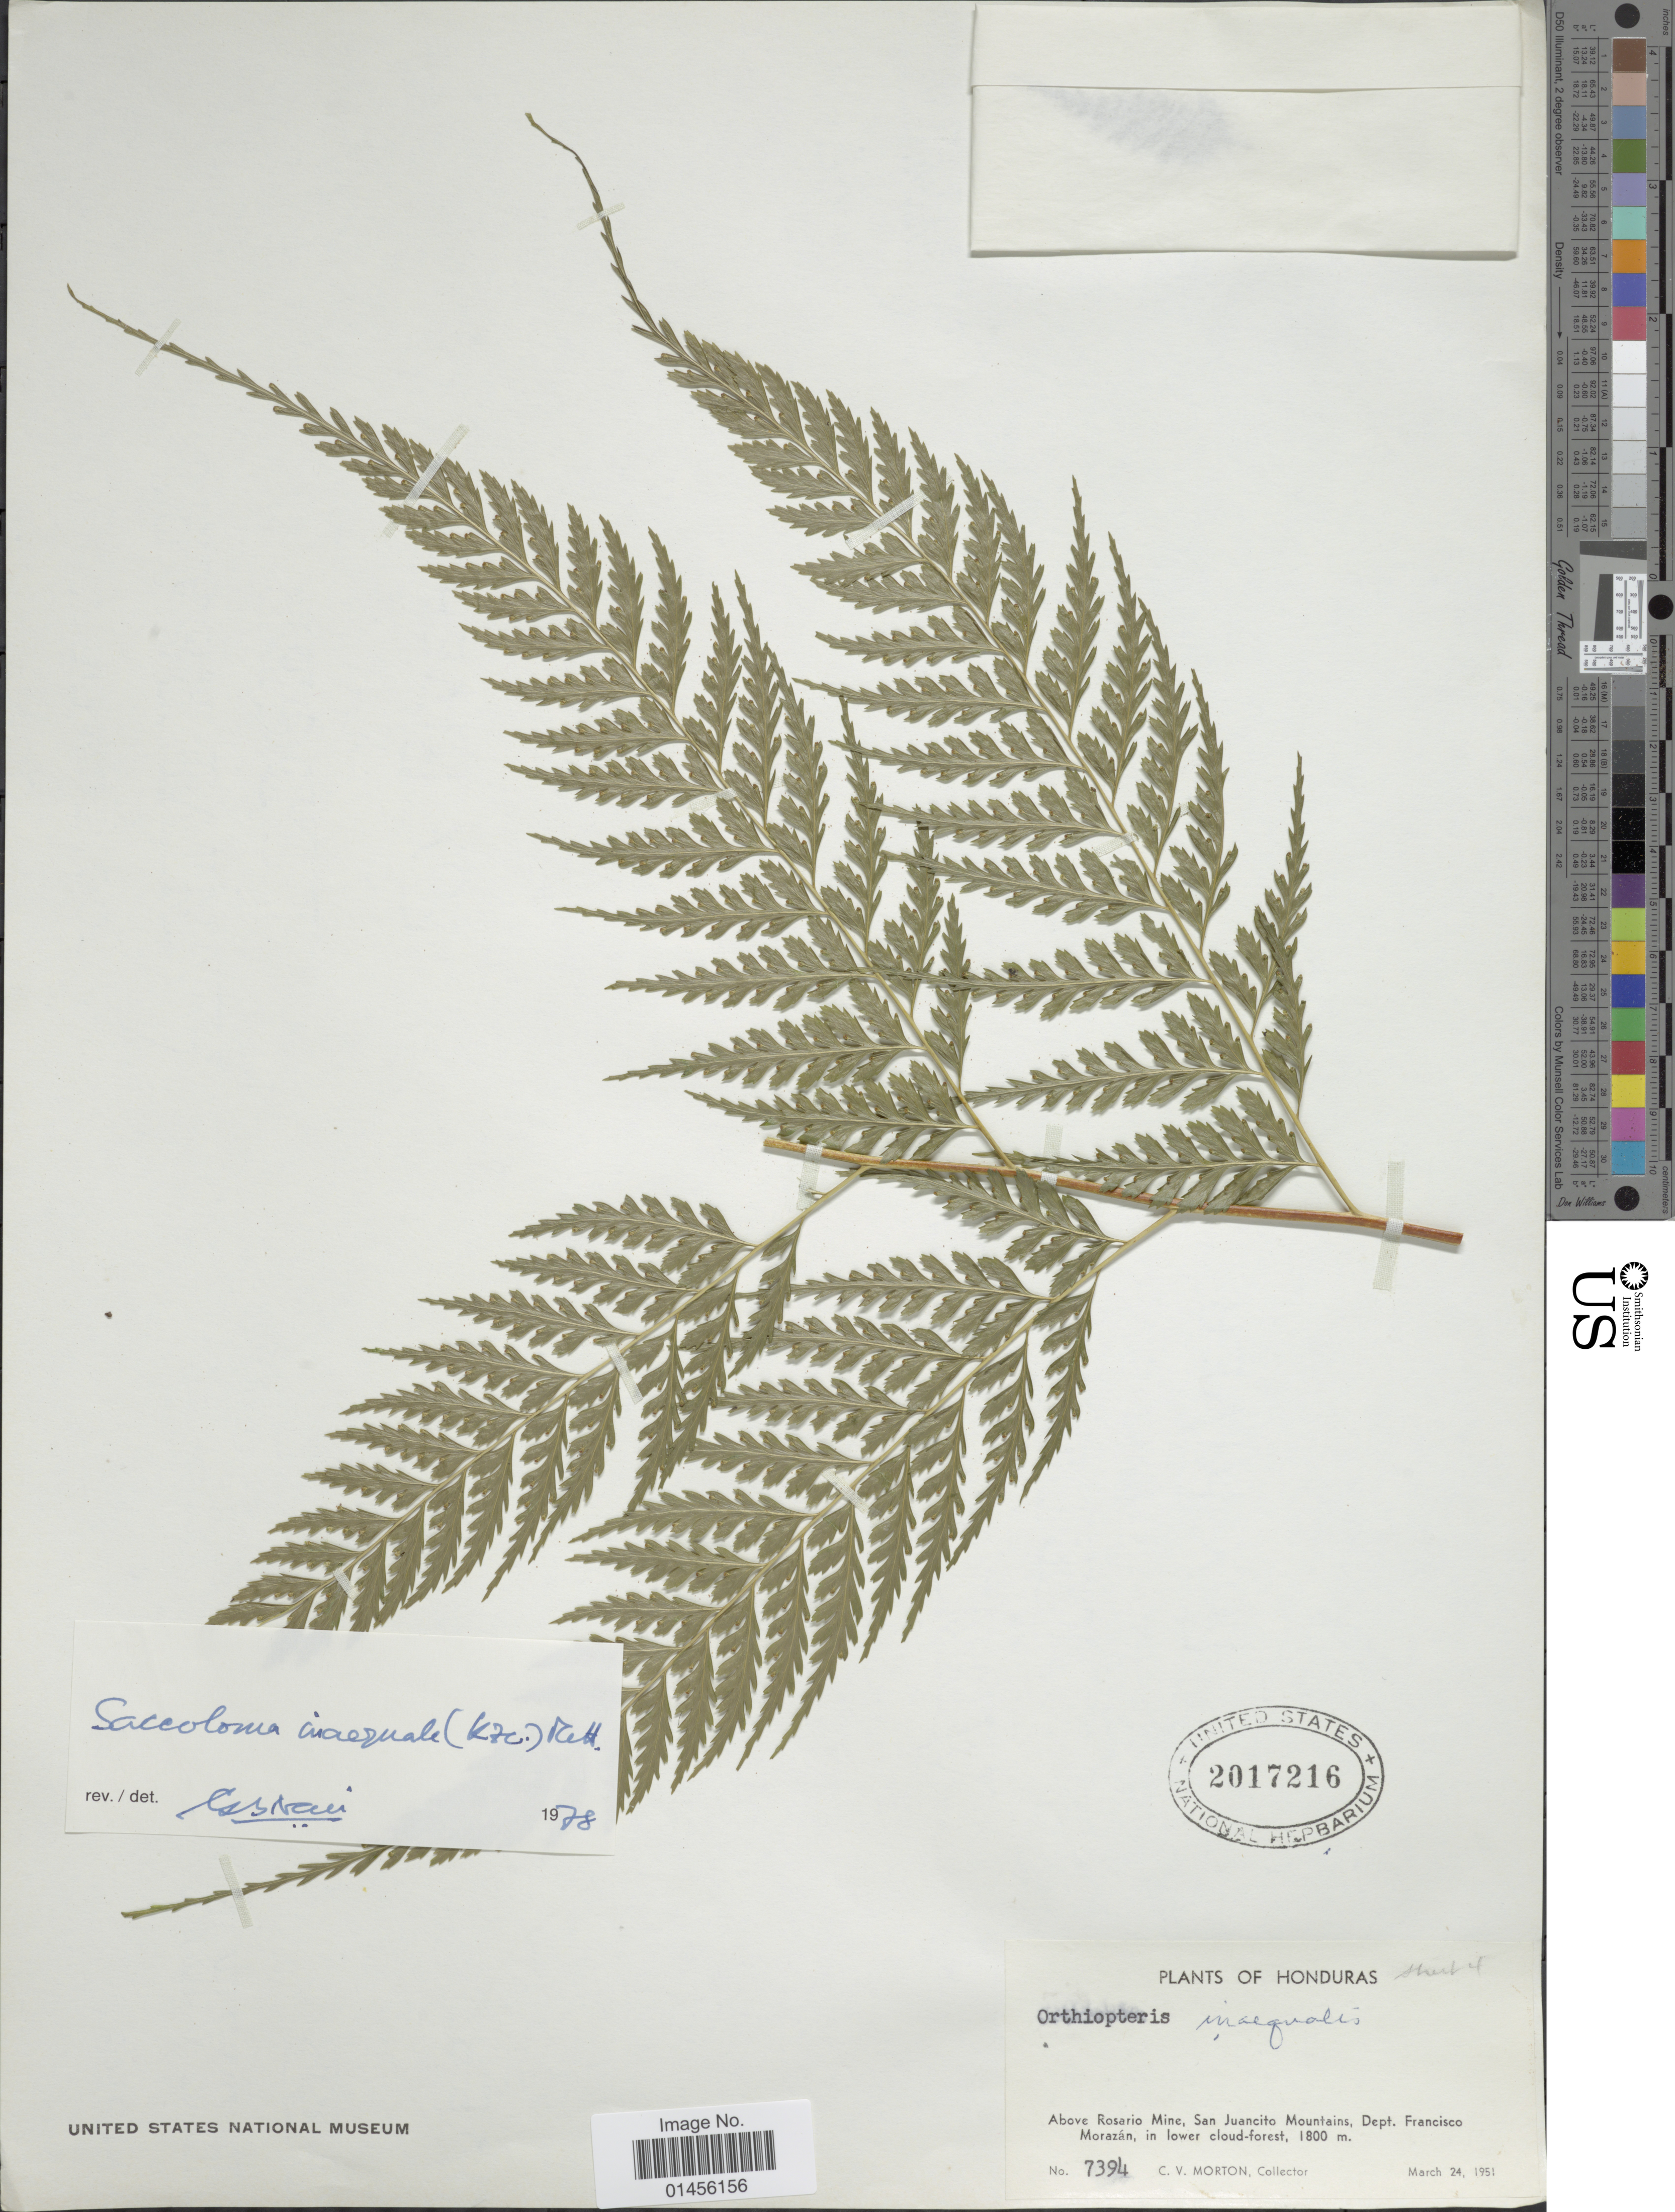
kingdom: Plantae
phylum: Tracheophyta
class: Polypodiopsida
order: Polypodiales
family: Saccolomataceae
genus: Saccoloma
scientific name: Saccoloma inaequale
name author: (Kunze) Mett.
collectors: C. V. Morton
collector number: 7394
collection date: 1951-03-24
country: Honduras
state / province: Fco. Morazán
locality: Above Rosario Mine, San Juancito Mountains, Dept. Francisco Morazán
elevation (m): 1800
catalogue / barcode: US 2017216